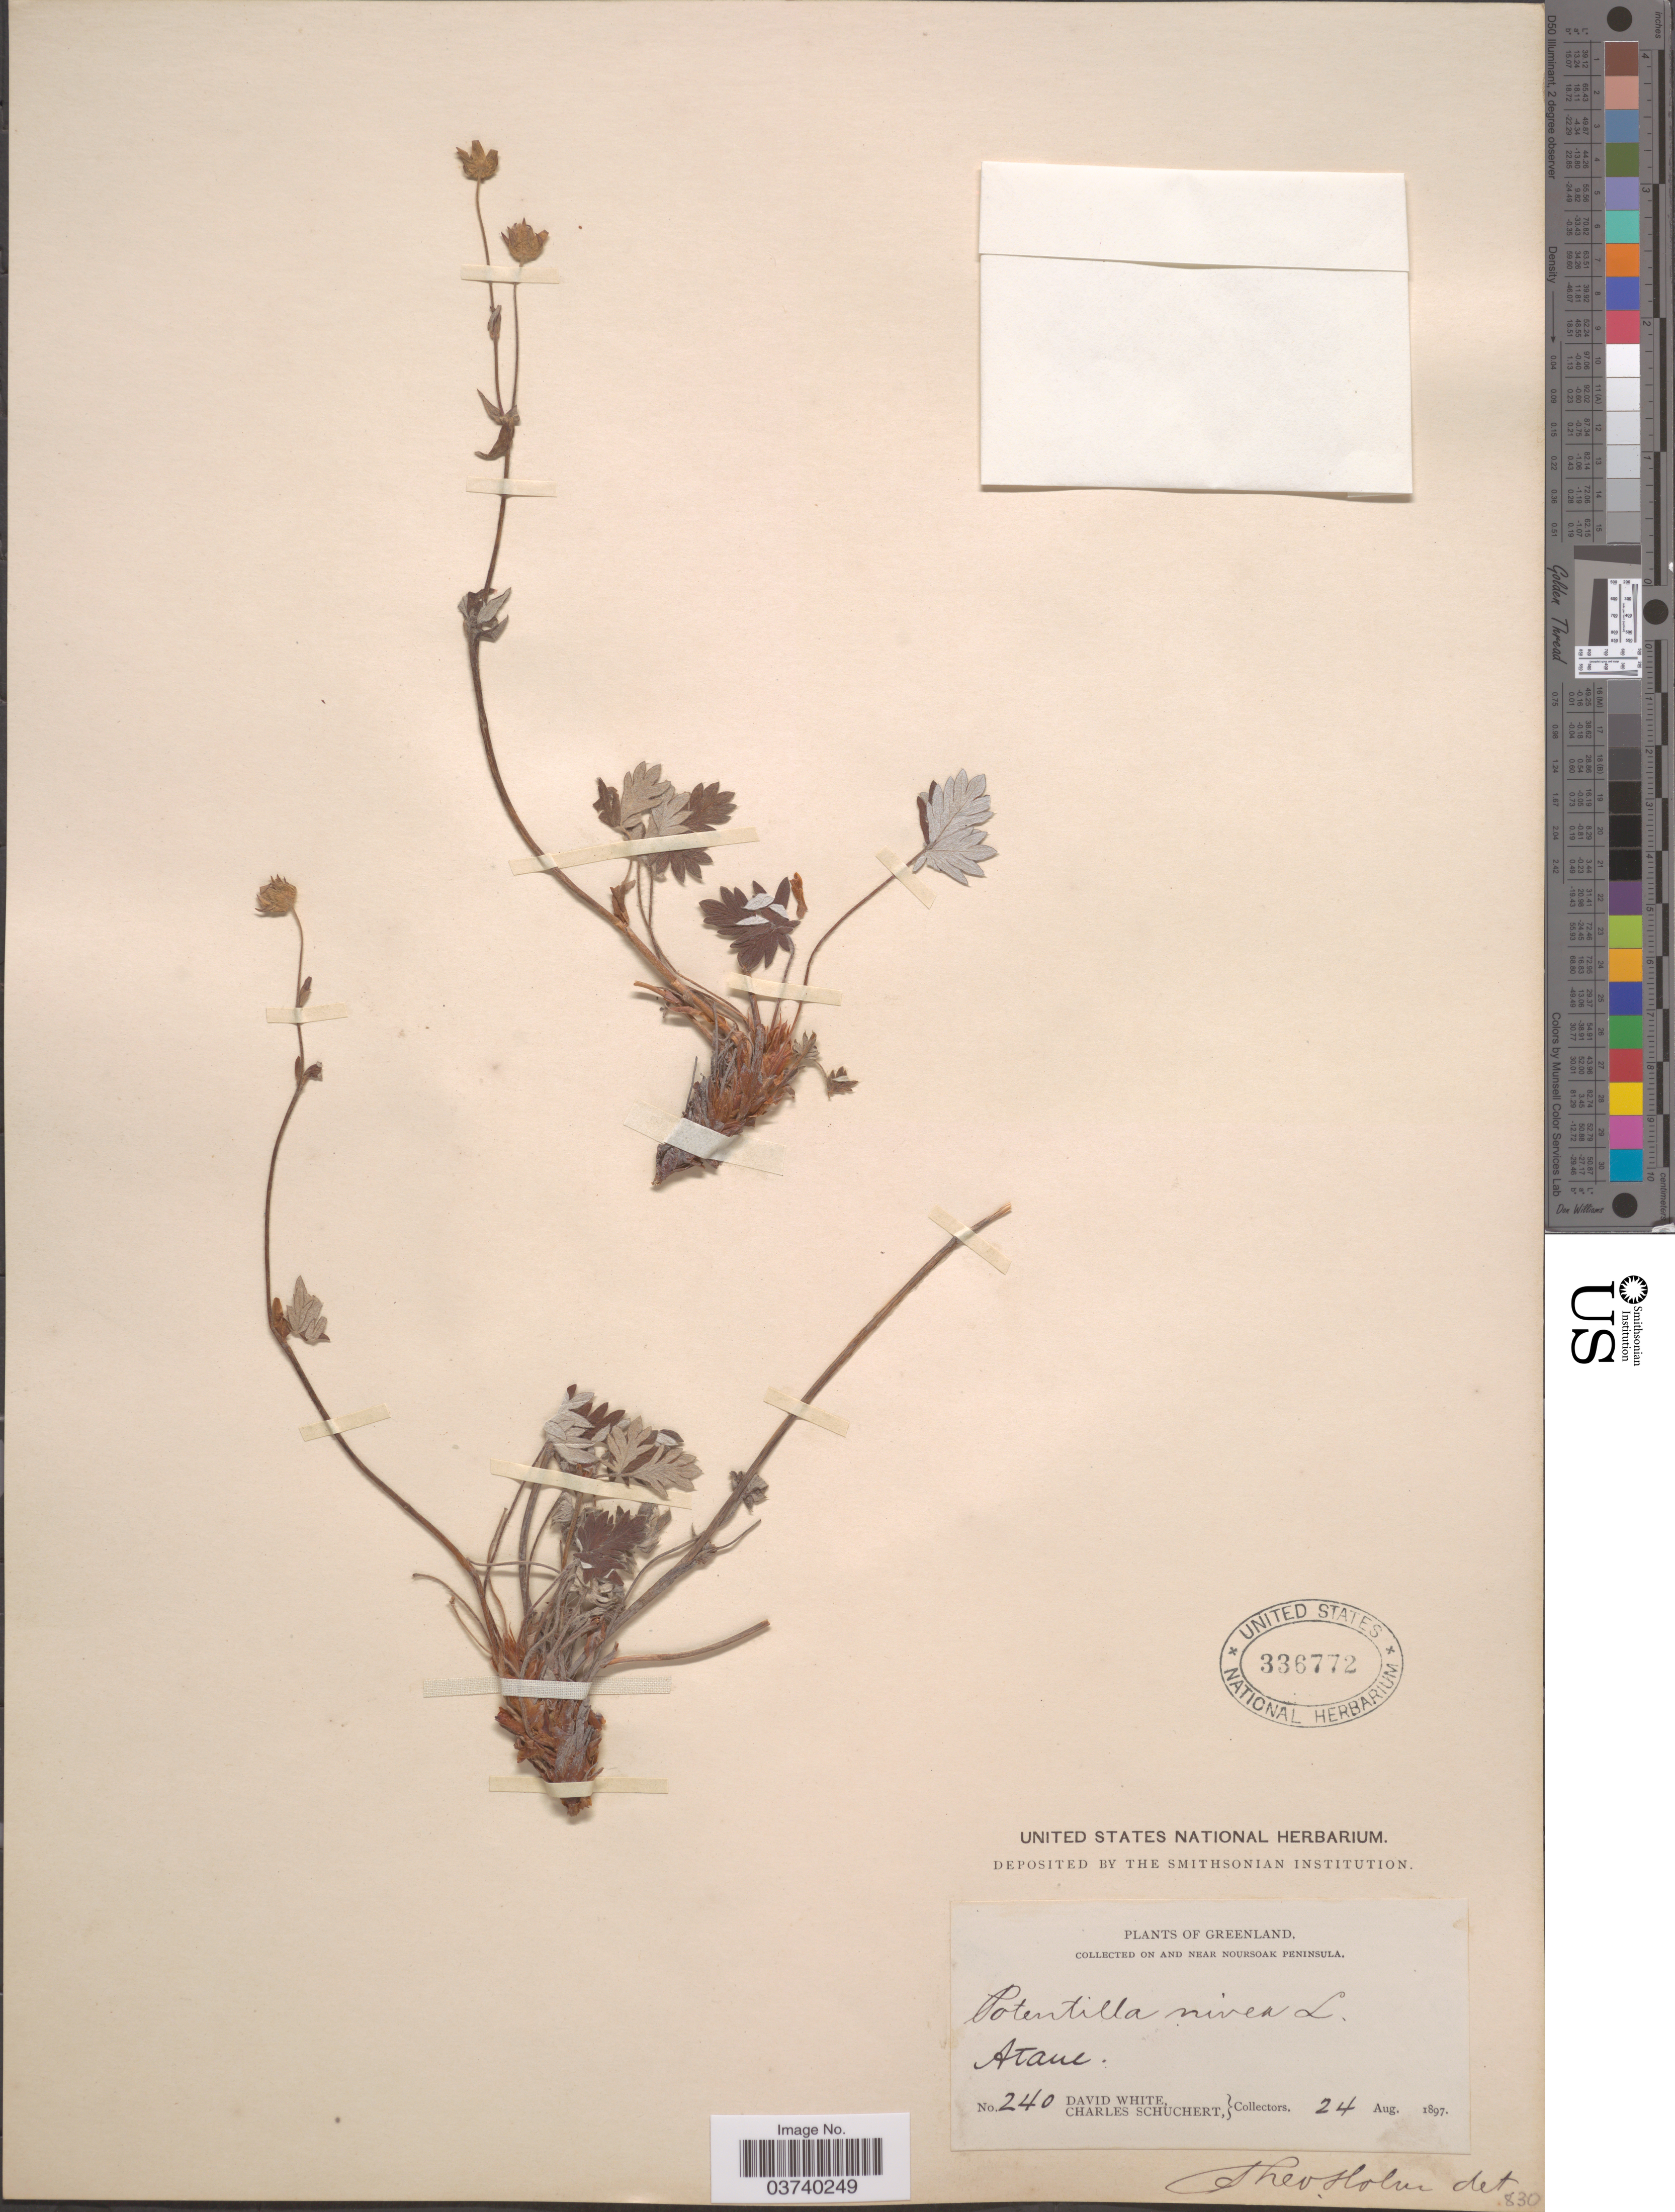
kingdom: Plantae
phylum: Tracheophyta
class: Magnoliopsida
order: Rosales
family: Rosaceae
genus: Potentilla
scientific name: Potentilla nivea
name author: L.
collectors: D. White & C. Schuchert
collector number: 240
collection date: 1897-08-24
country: Greenland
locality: On and near Noursoak Peninsula. Atane.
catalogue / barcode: US 336772